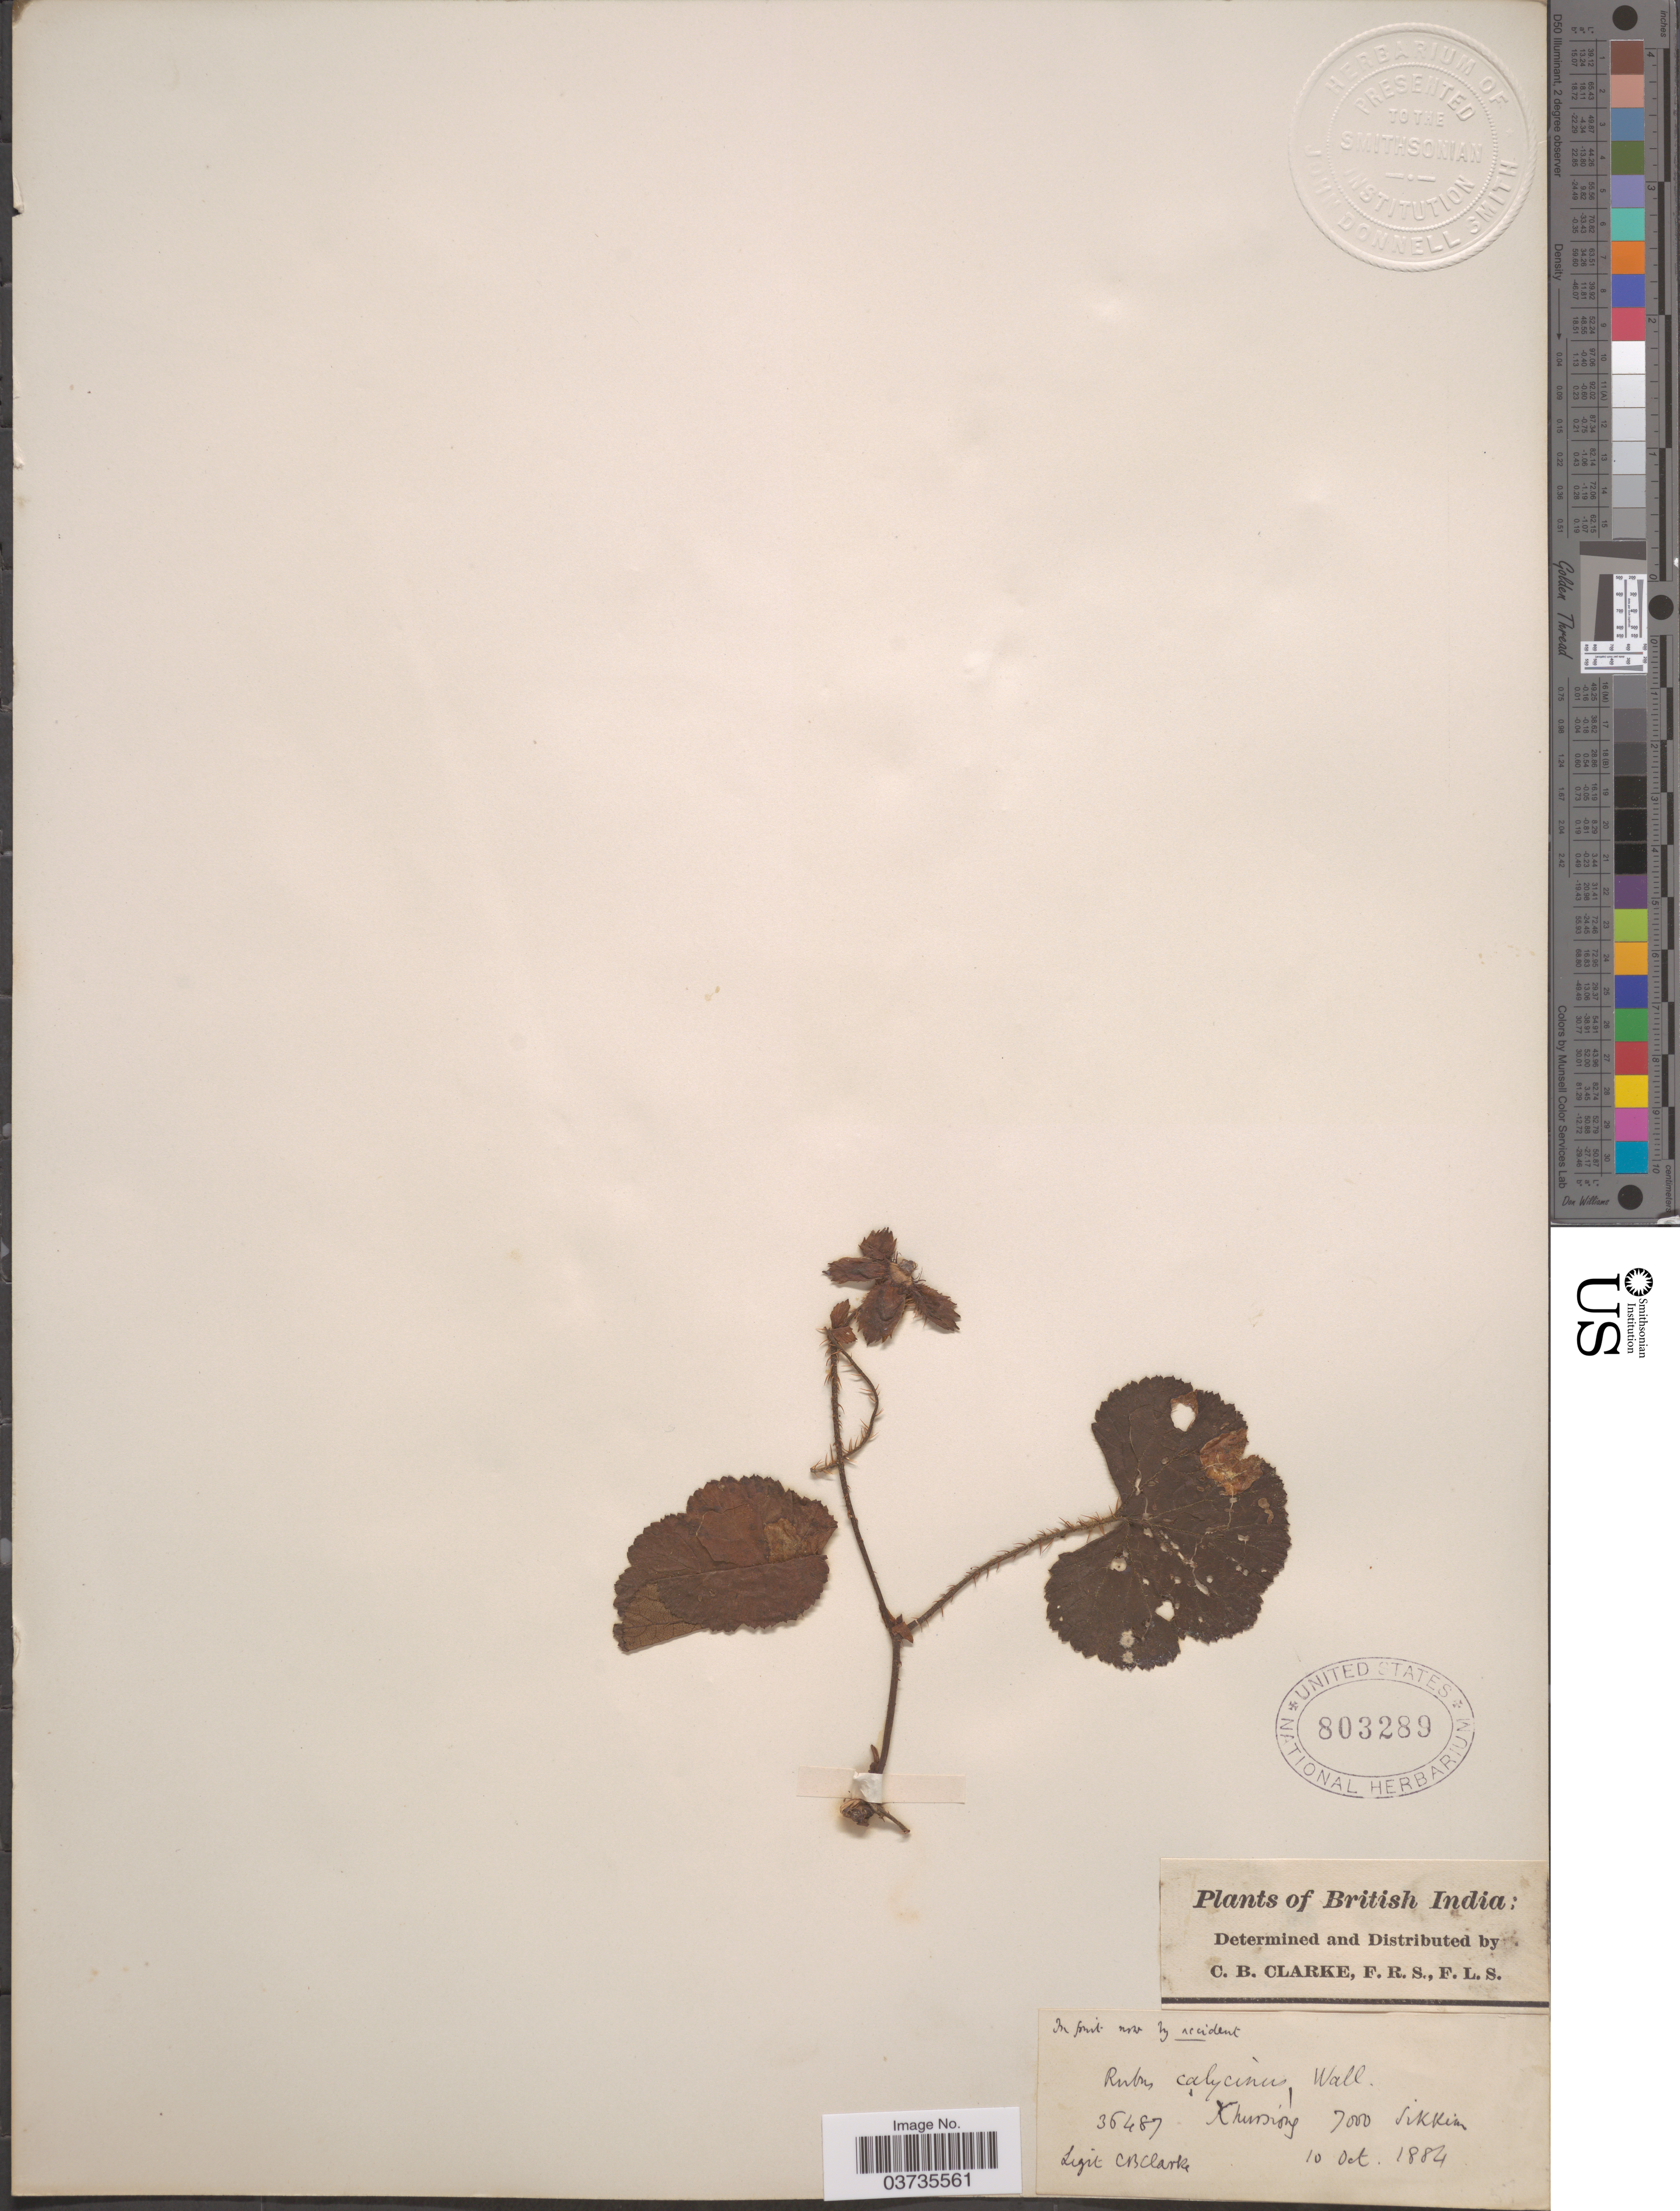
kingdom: Plantae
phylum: Tracheophyta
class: Magnoliopsida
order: Rosales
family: Rosaceae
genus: Rubus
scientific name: Rubus calycinus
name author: Wall.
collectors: C. B. Clarke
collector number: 36487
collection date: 1884-10-10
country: India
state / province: Sikkim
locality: British India. Khursiong, Sikkim.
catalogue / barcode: US 803289